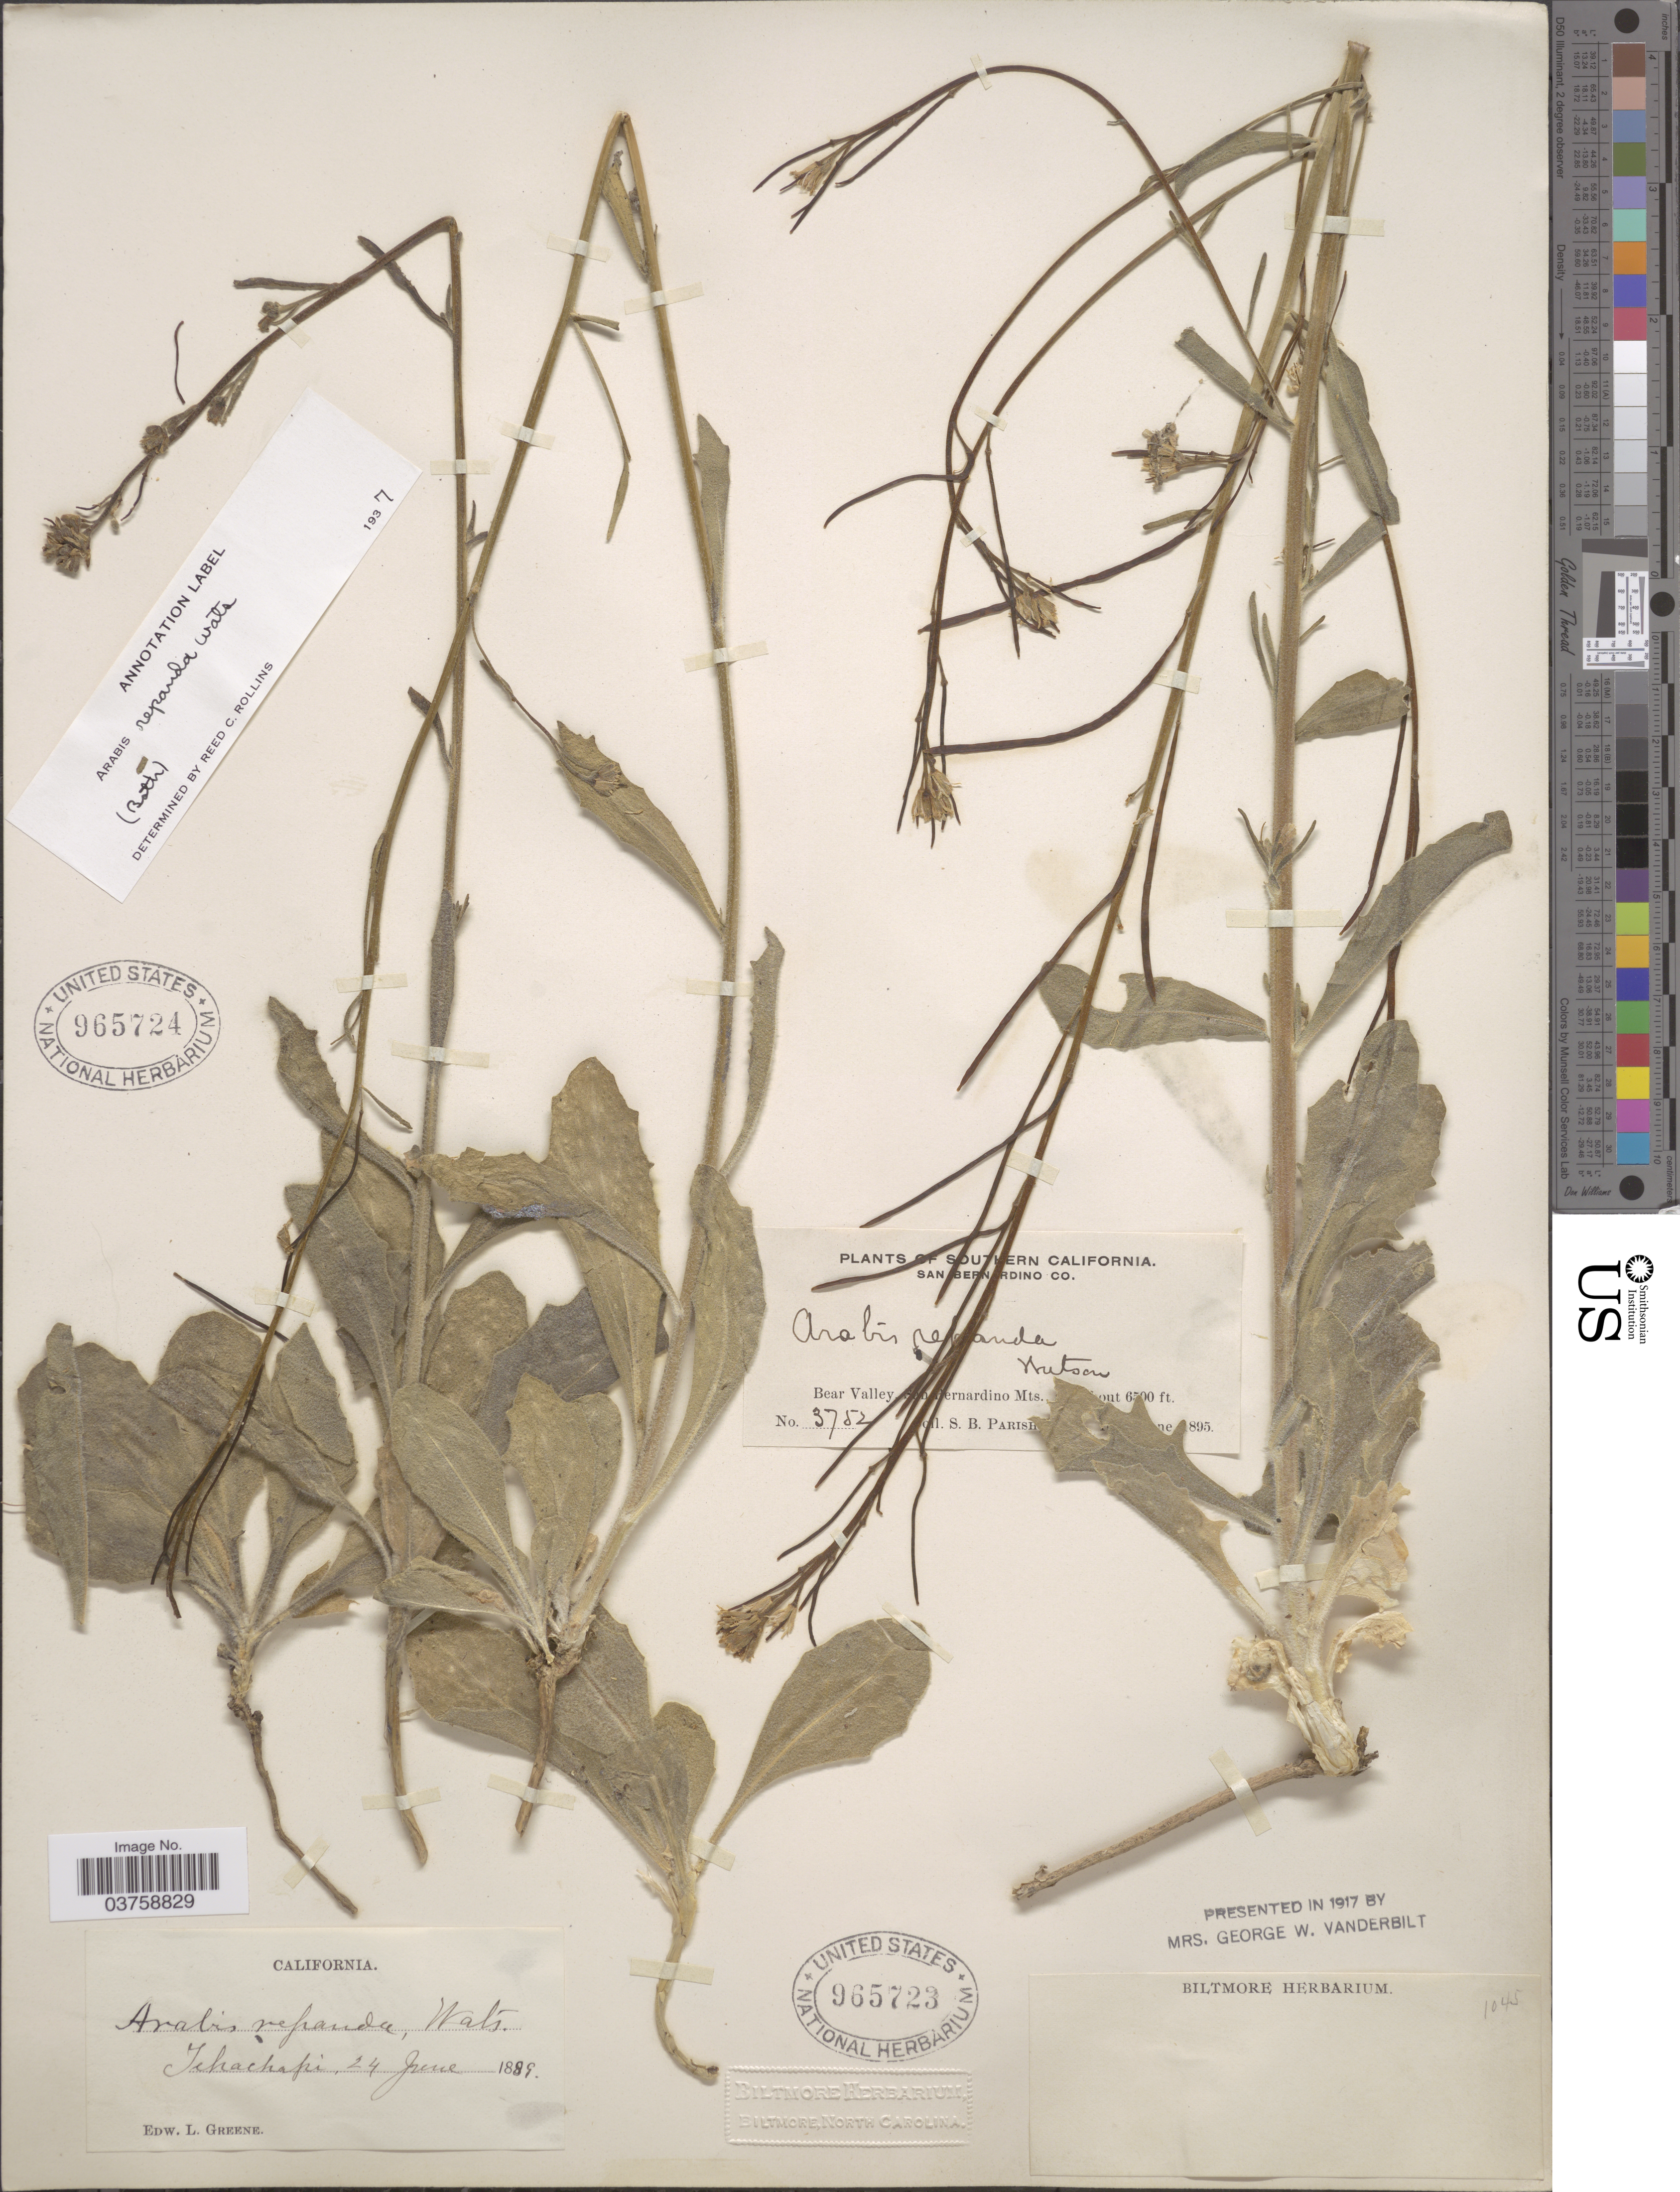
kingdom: Plantae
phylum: Tracheophyta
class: Magnoliopsida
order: Brassicales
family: Brassicaceae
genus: Arabis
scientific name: Arabis repanda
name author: S. Watson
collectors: S. B. Parish & Collector illegible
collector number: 3752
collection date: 1895-06-16/1895-06-20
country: United States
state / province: California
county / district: San Bernardino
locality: Southern California. San Bernardino Co. Bear Valley, San Berernardino Mts.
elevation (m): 1981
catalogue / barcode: US 965724